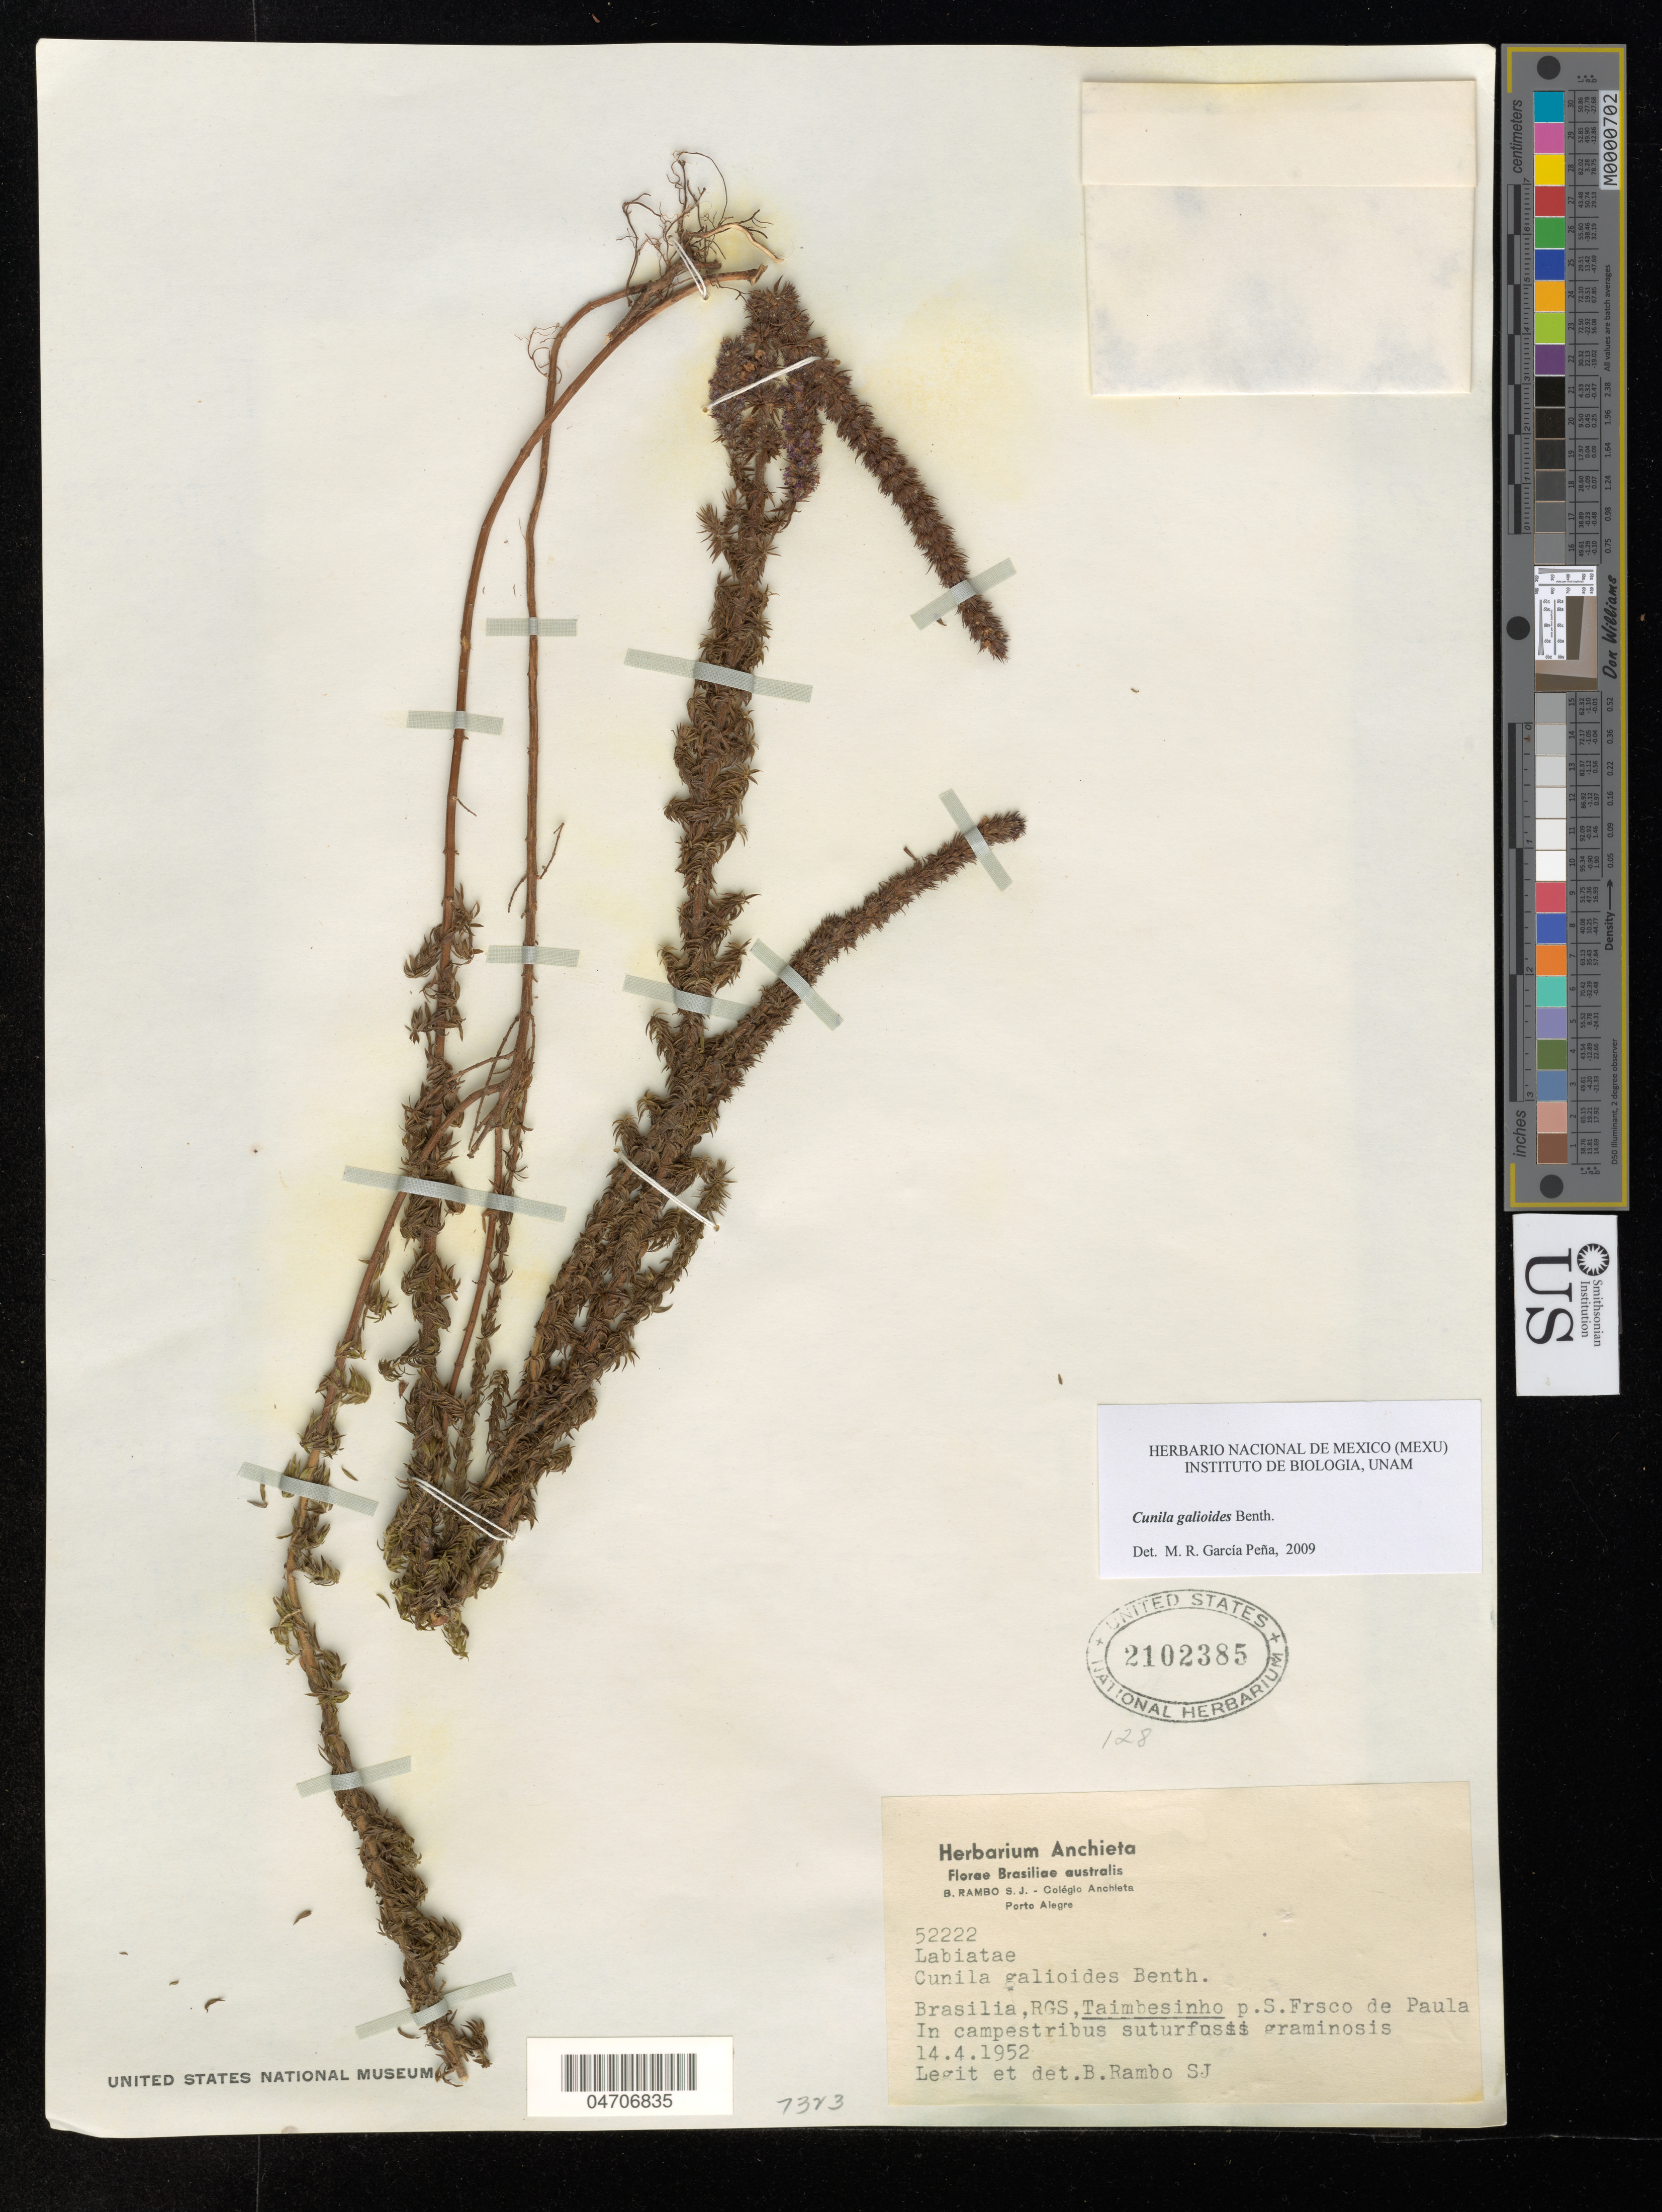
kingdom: Plantae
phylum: Tracheophyta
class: Magnoliopsida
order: Lamiales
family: Lamiaceae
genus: Cunila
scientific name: Cunila galioides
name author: Benth.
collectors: B. Rambo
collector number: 52222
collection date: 1952-04-14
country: Brazil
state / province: Rio Grande do Sul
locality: Brasilia, Taimbesinho p. S.Frsco de Paula. In campestribus suturfusis graminosis.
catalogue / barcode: US 2102385